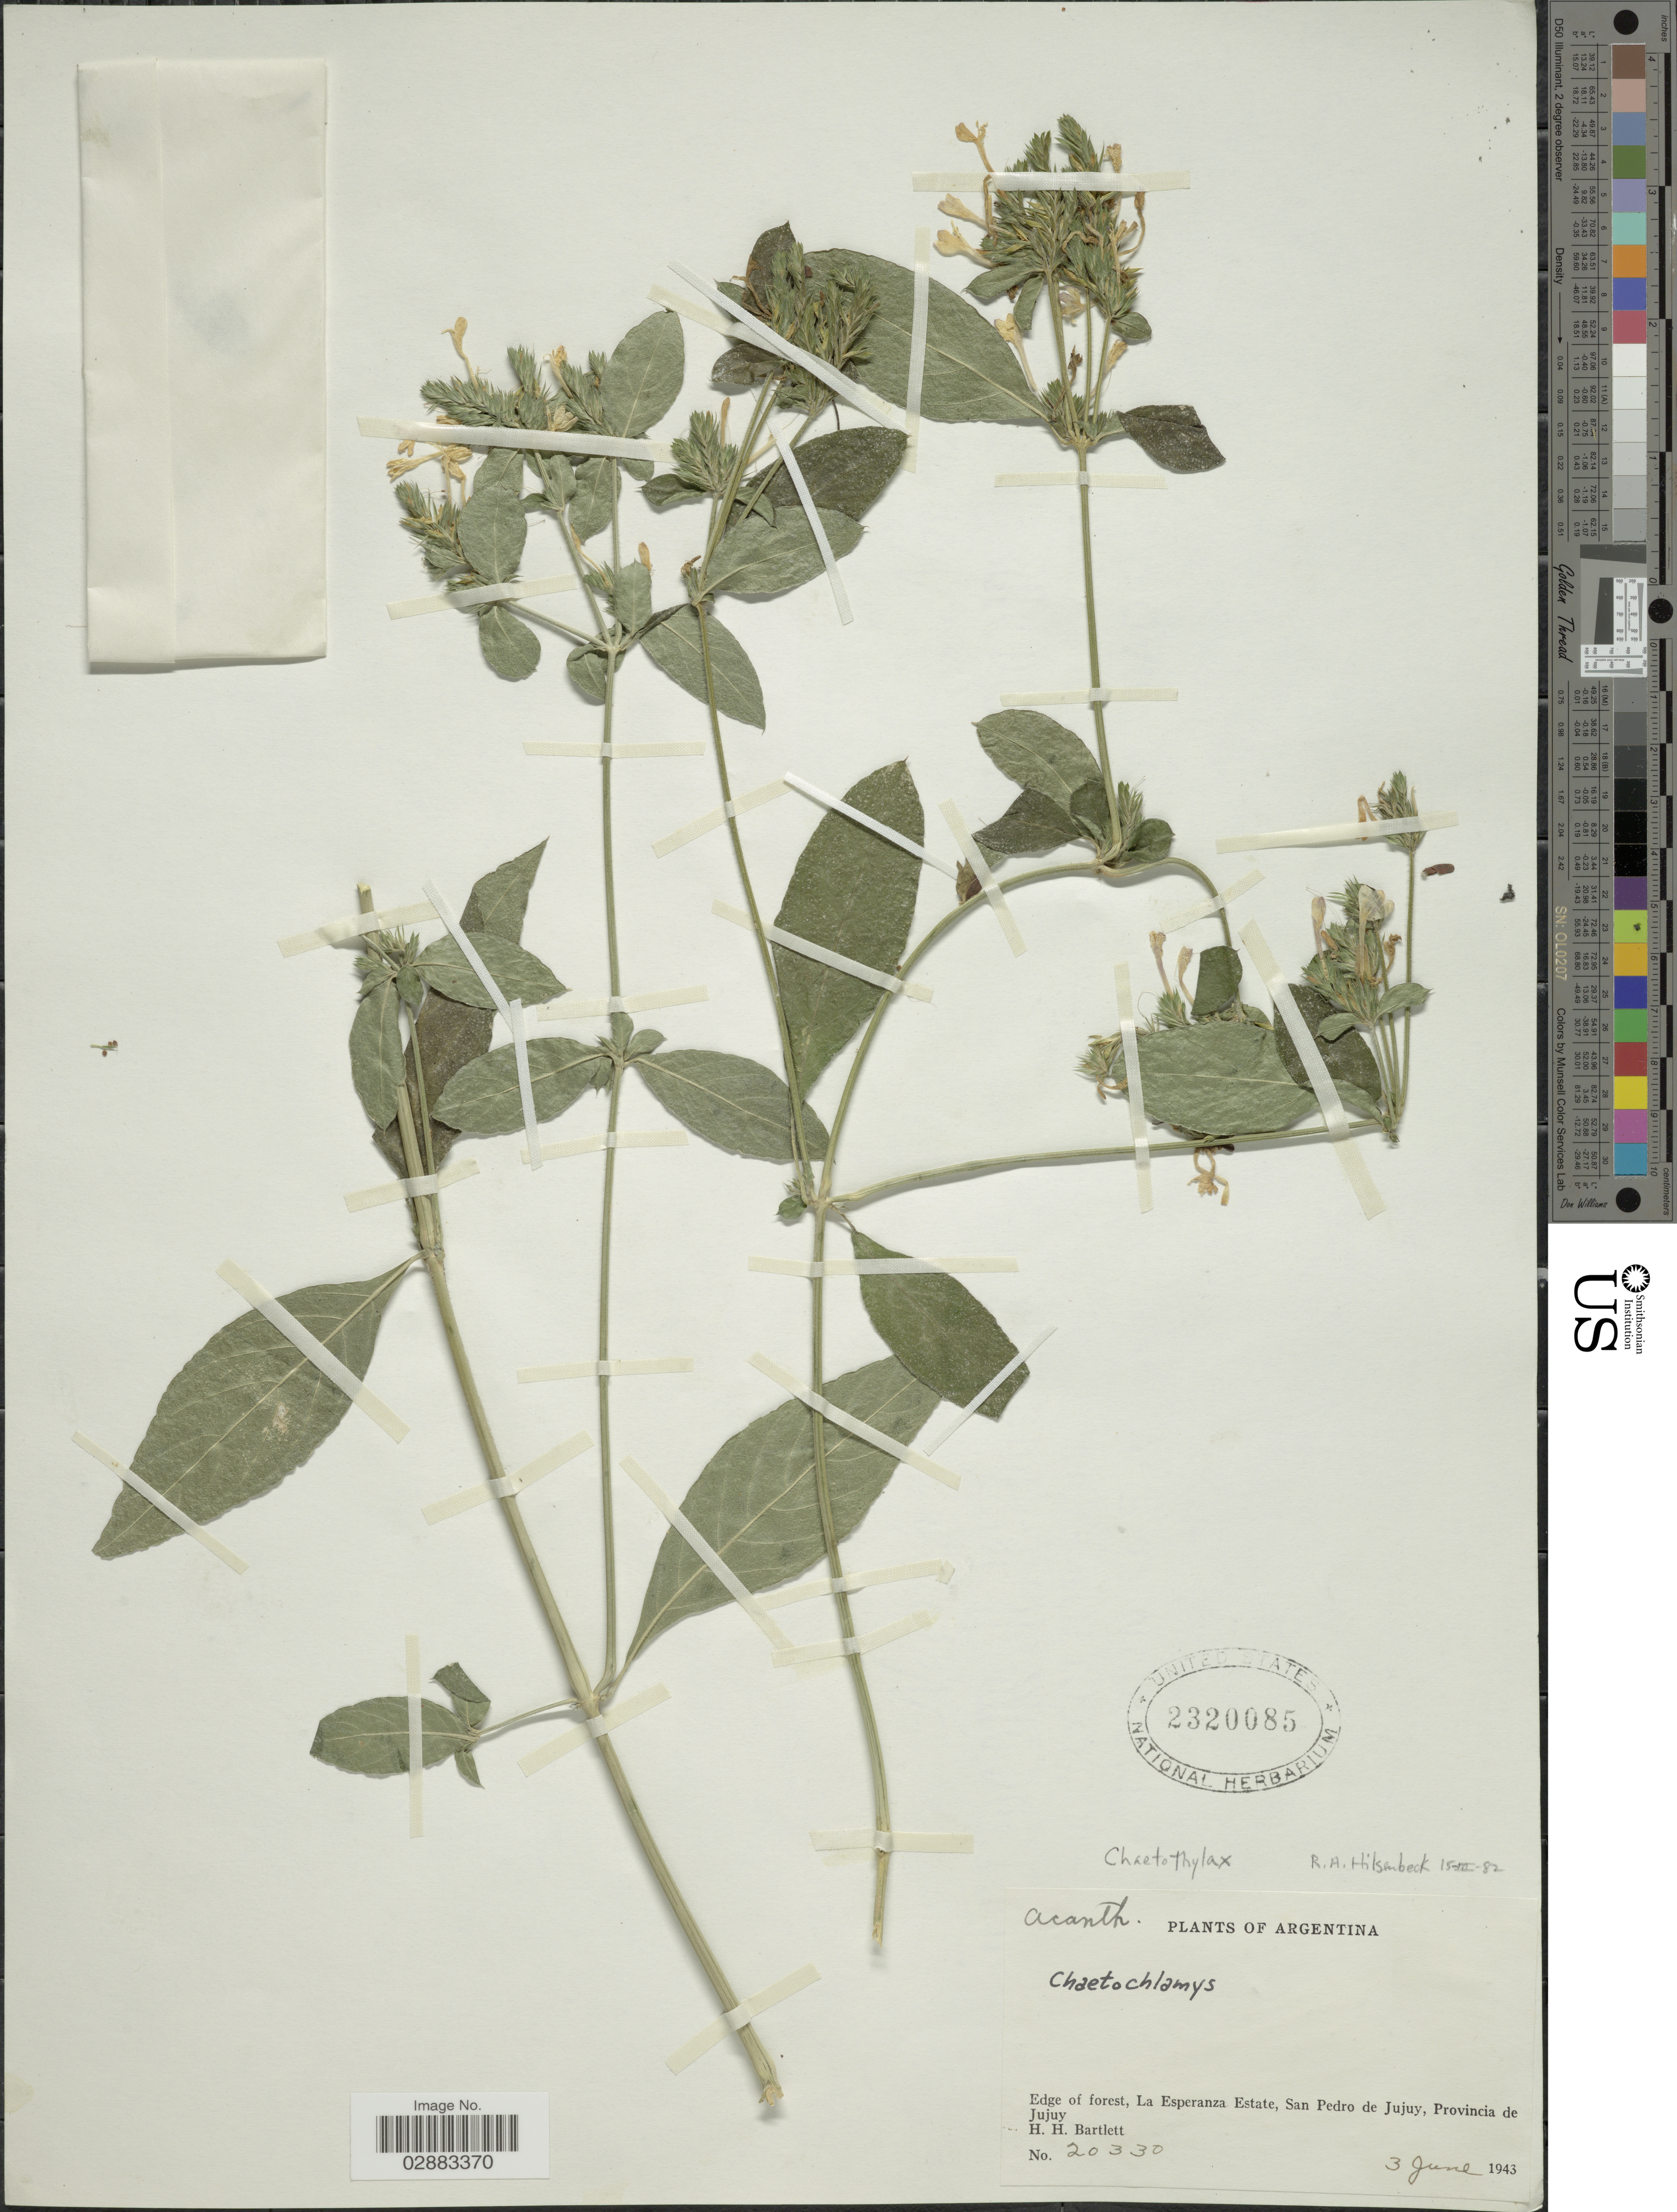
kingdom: Plantae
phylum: Tracheophyta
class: Magnoliopsida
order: Lamiales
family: Acanthaceae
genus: Justicia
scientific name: Justicia goudotii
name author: V.A.W. Graham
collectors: H. H. Bartlett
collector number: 20330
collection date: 1943-06-03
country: Argentina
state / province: Jujuy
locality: Edge of forest, La Esperanza Estate, San Pedro de Jujuy.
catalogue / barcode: US 2320085